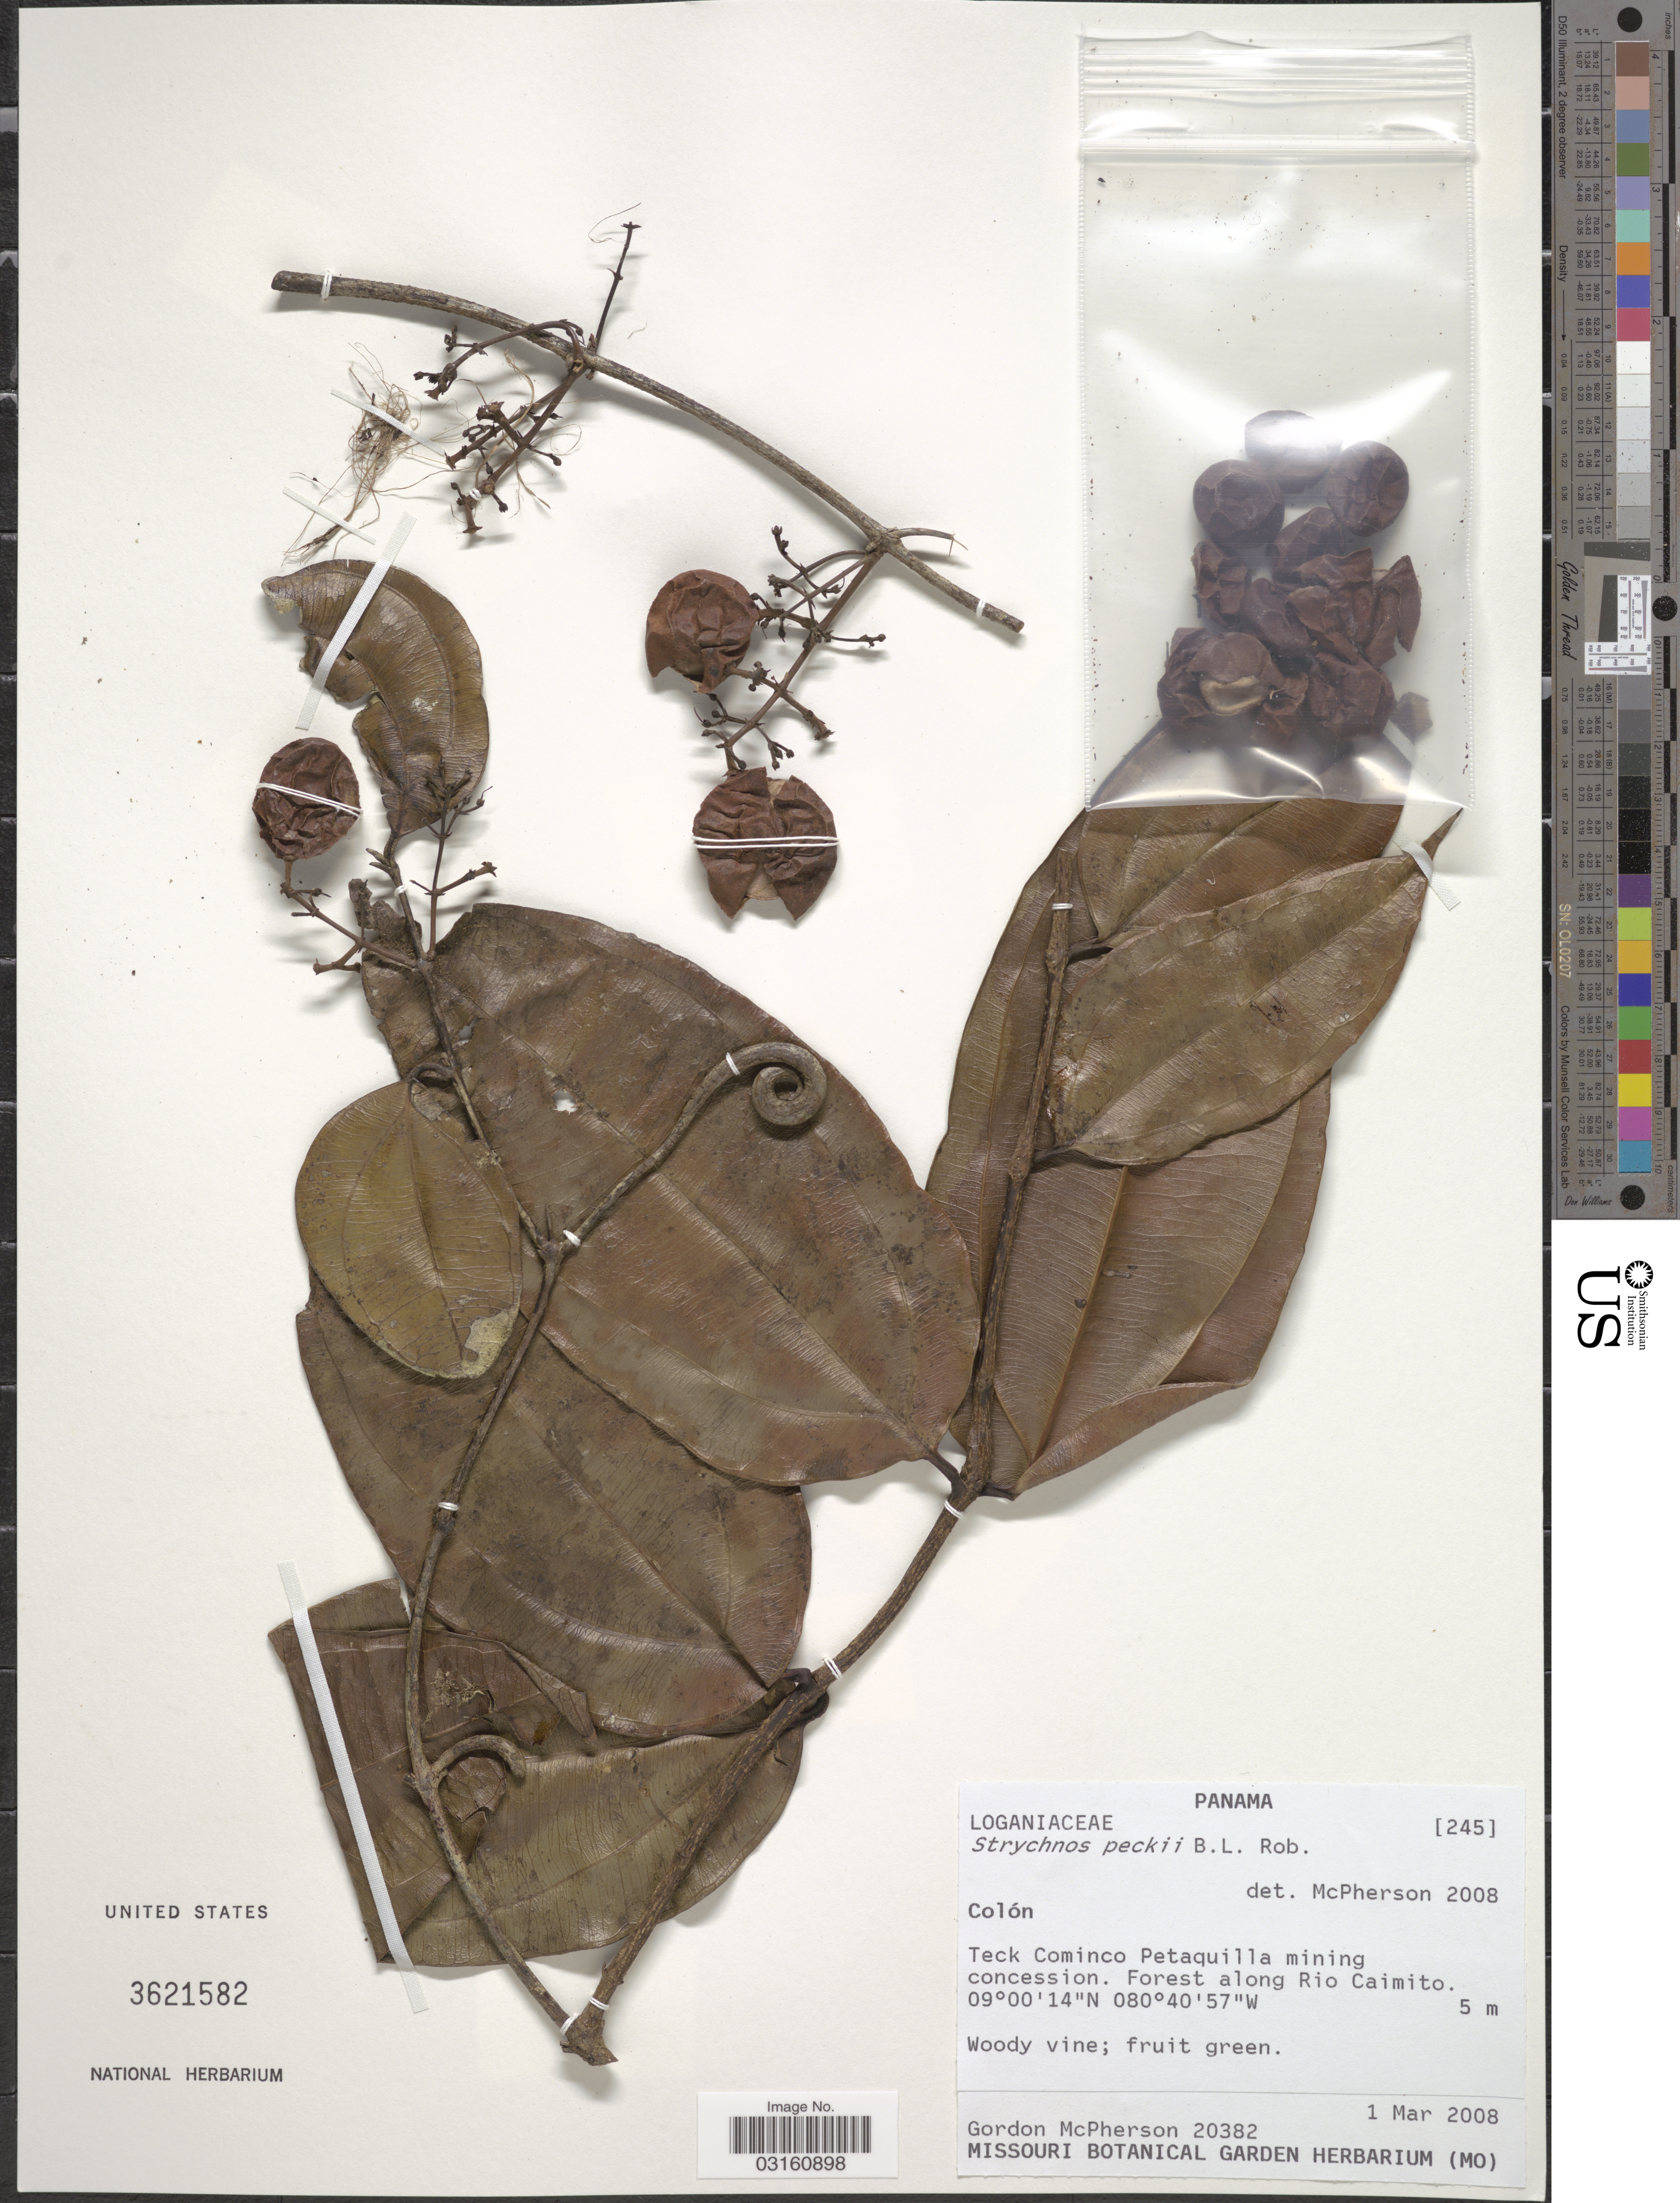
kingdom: Plantae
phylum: Tracheophyta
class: Magnoliopsida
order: Gentianales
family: Loganiaceae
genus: Strychnos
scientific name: Strychnos peckii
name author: B.L. Rob.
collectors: G. D. McPherson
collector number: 20382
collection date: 2008-03-01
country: Panama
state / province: Colón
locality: Teck Cominco Petaquilla mining concession. Forest along Rio Caimito.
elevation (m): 5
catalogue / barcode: US 3621582